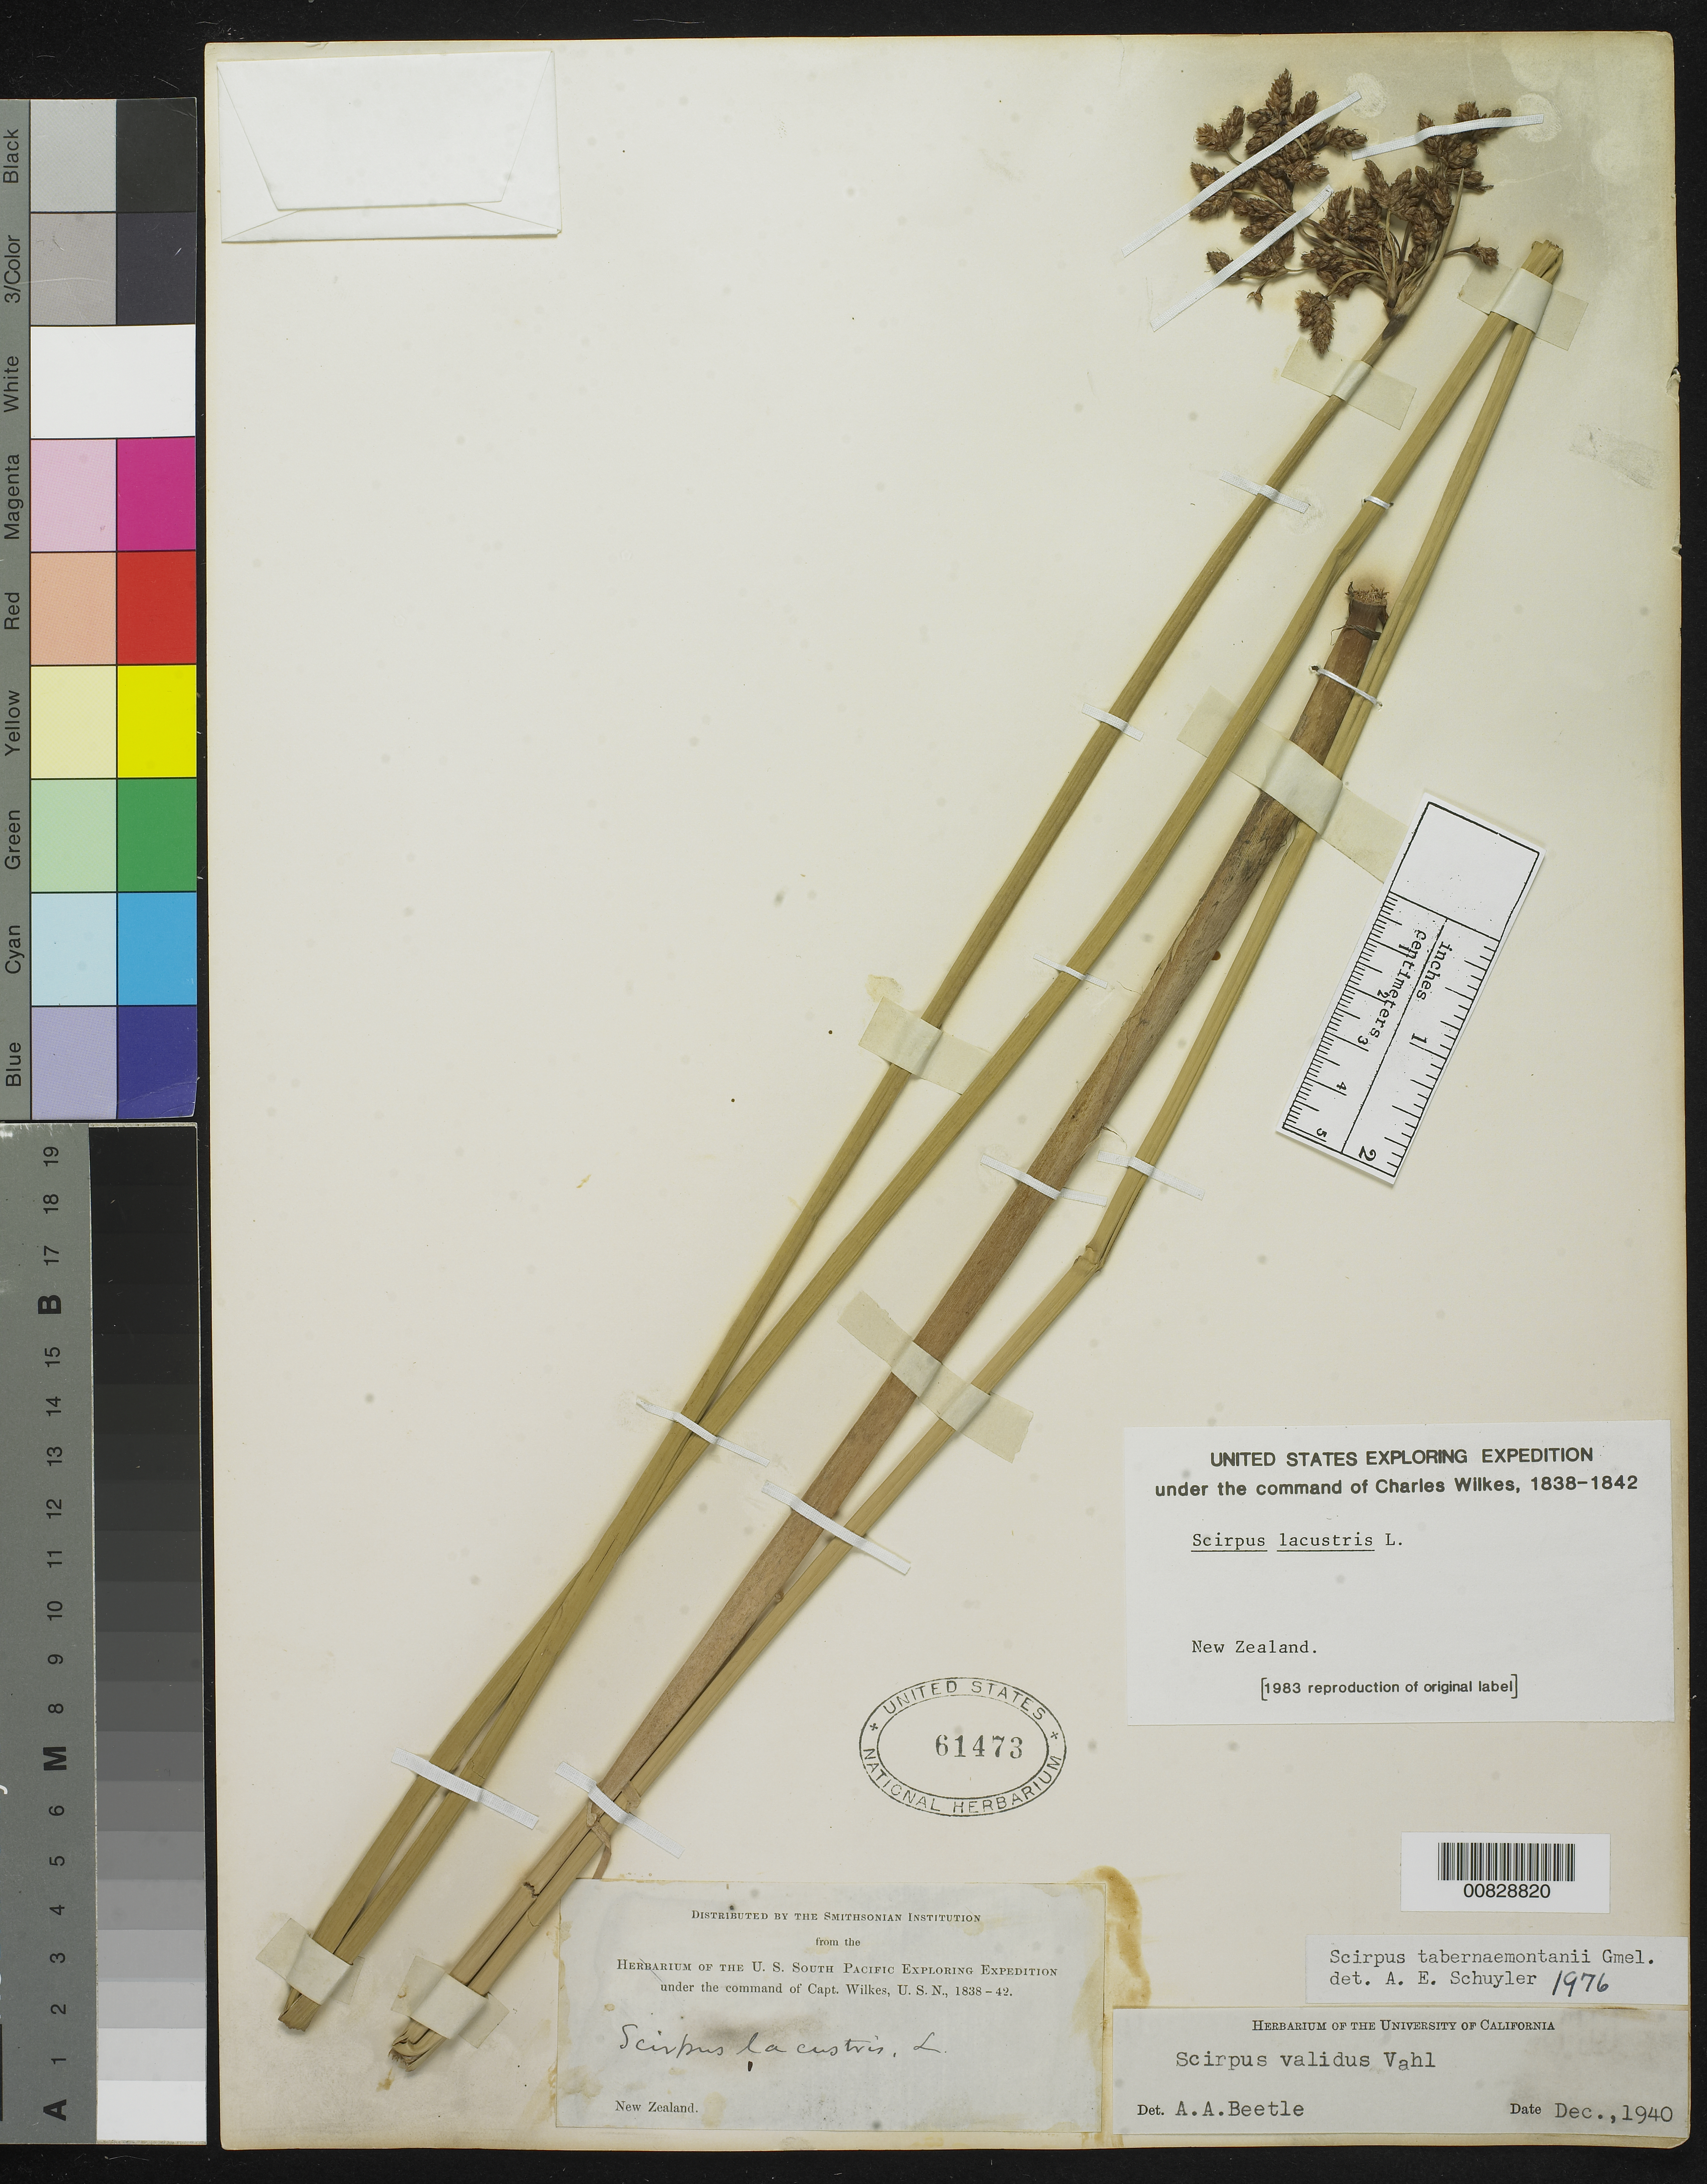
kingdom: Plantae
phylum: Tracheophyta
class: Liliopsida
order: Poales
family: Cyperaceae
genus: Schoenoplectus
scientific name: Schoenoplectus tabernaemontani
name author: (C.C. Gmel.) Palla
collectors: Wilkes Explor. Exped.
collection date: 1838/1842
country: New Zealand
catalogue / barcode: US 61473